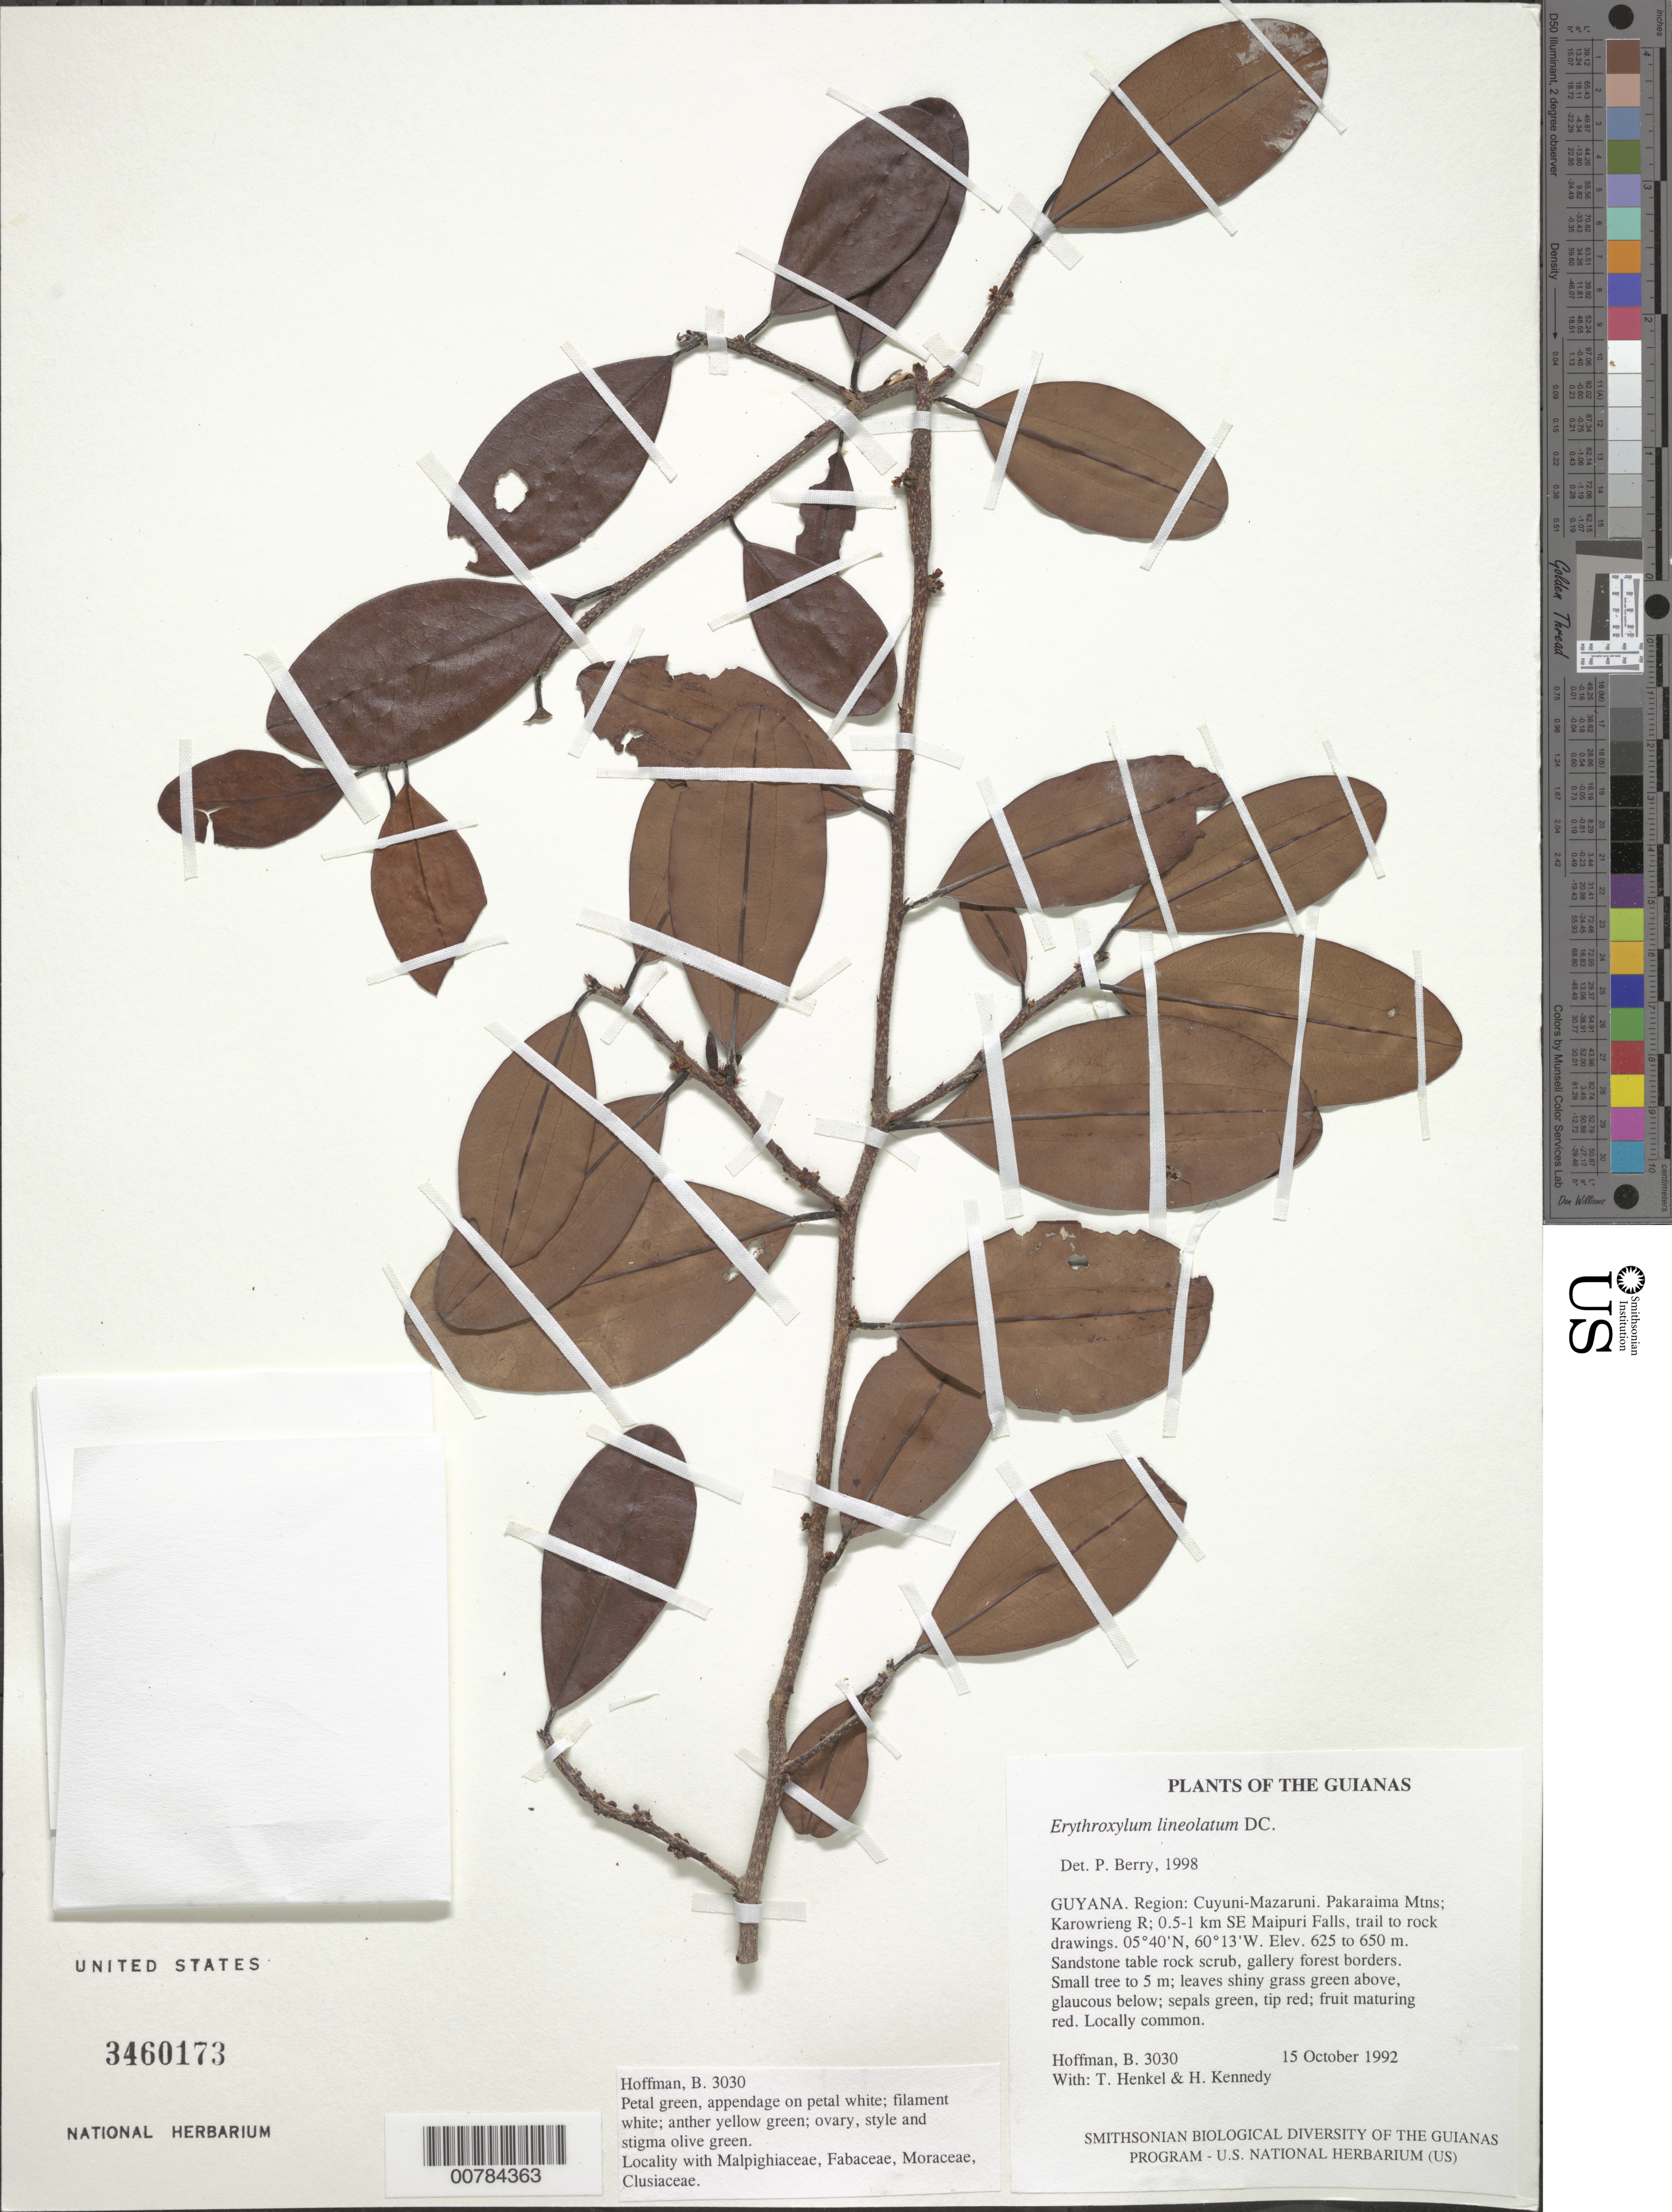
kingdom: Plantae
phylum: Tracheophyta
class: Magnoliopsida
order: Malpighiales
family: Erythroxylaceae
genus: Erythroxylum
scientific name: Erythroxylum lineolatum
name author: DC.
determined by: Berry, P. E., (WIS), University of Wisconsin - Madison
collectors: B. Hoffman, T. Henkel & H. Kennedy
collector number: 3030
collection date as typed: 15 October 1992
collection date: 1992-10-15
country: Guyana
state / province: Cuyuni-Mazaruni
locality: Pakaraima Mountains; Karowrieng River; 0.5-1 km SE of Maipuri Falls, trail to rock drawings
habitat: Sandstone table rock scrub, gallery forest borders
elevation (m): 625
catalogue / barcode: US 3460173